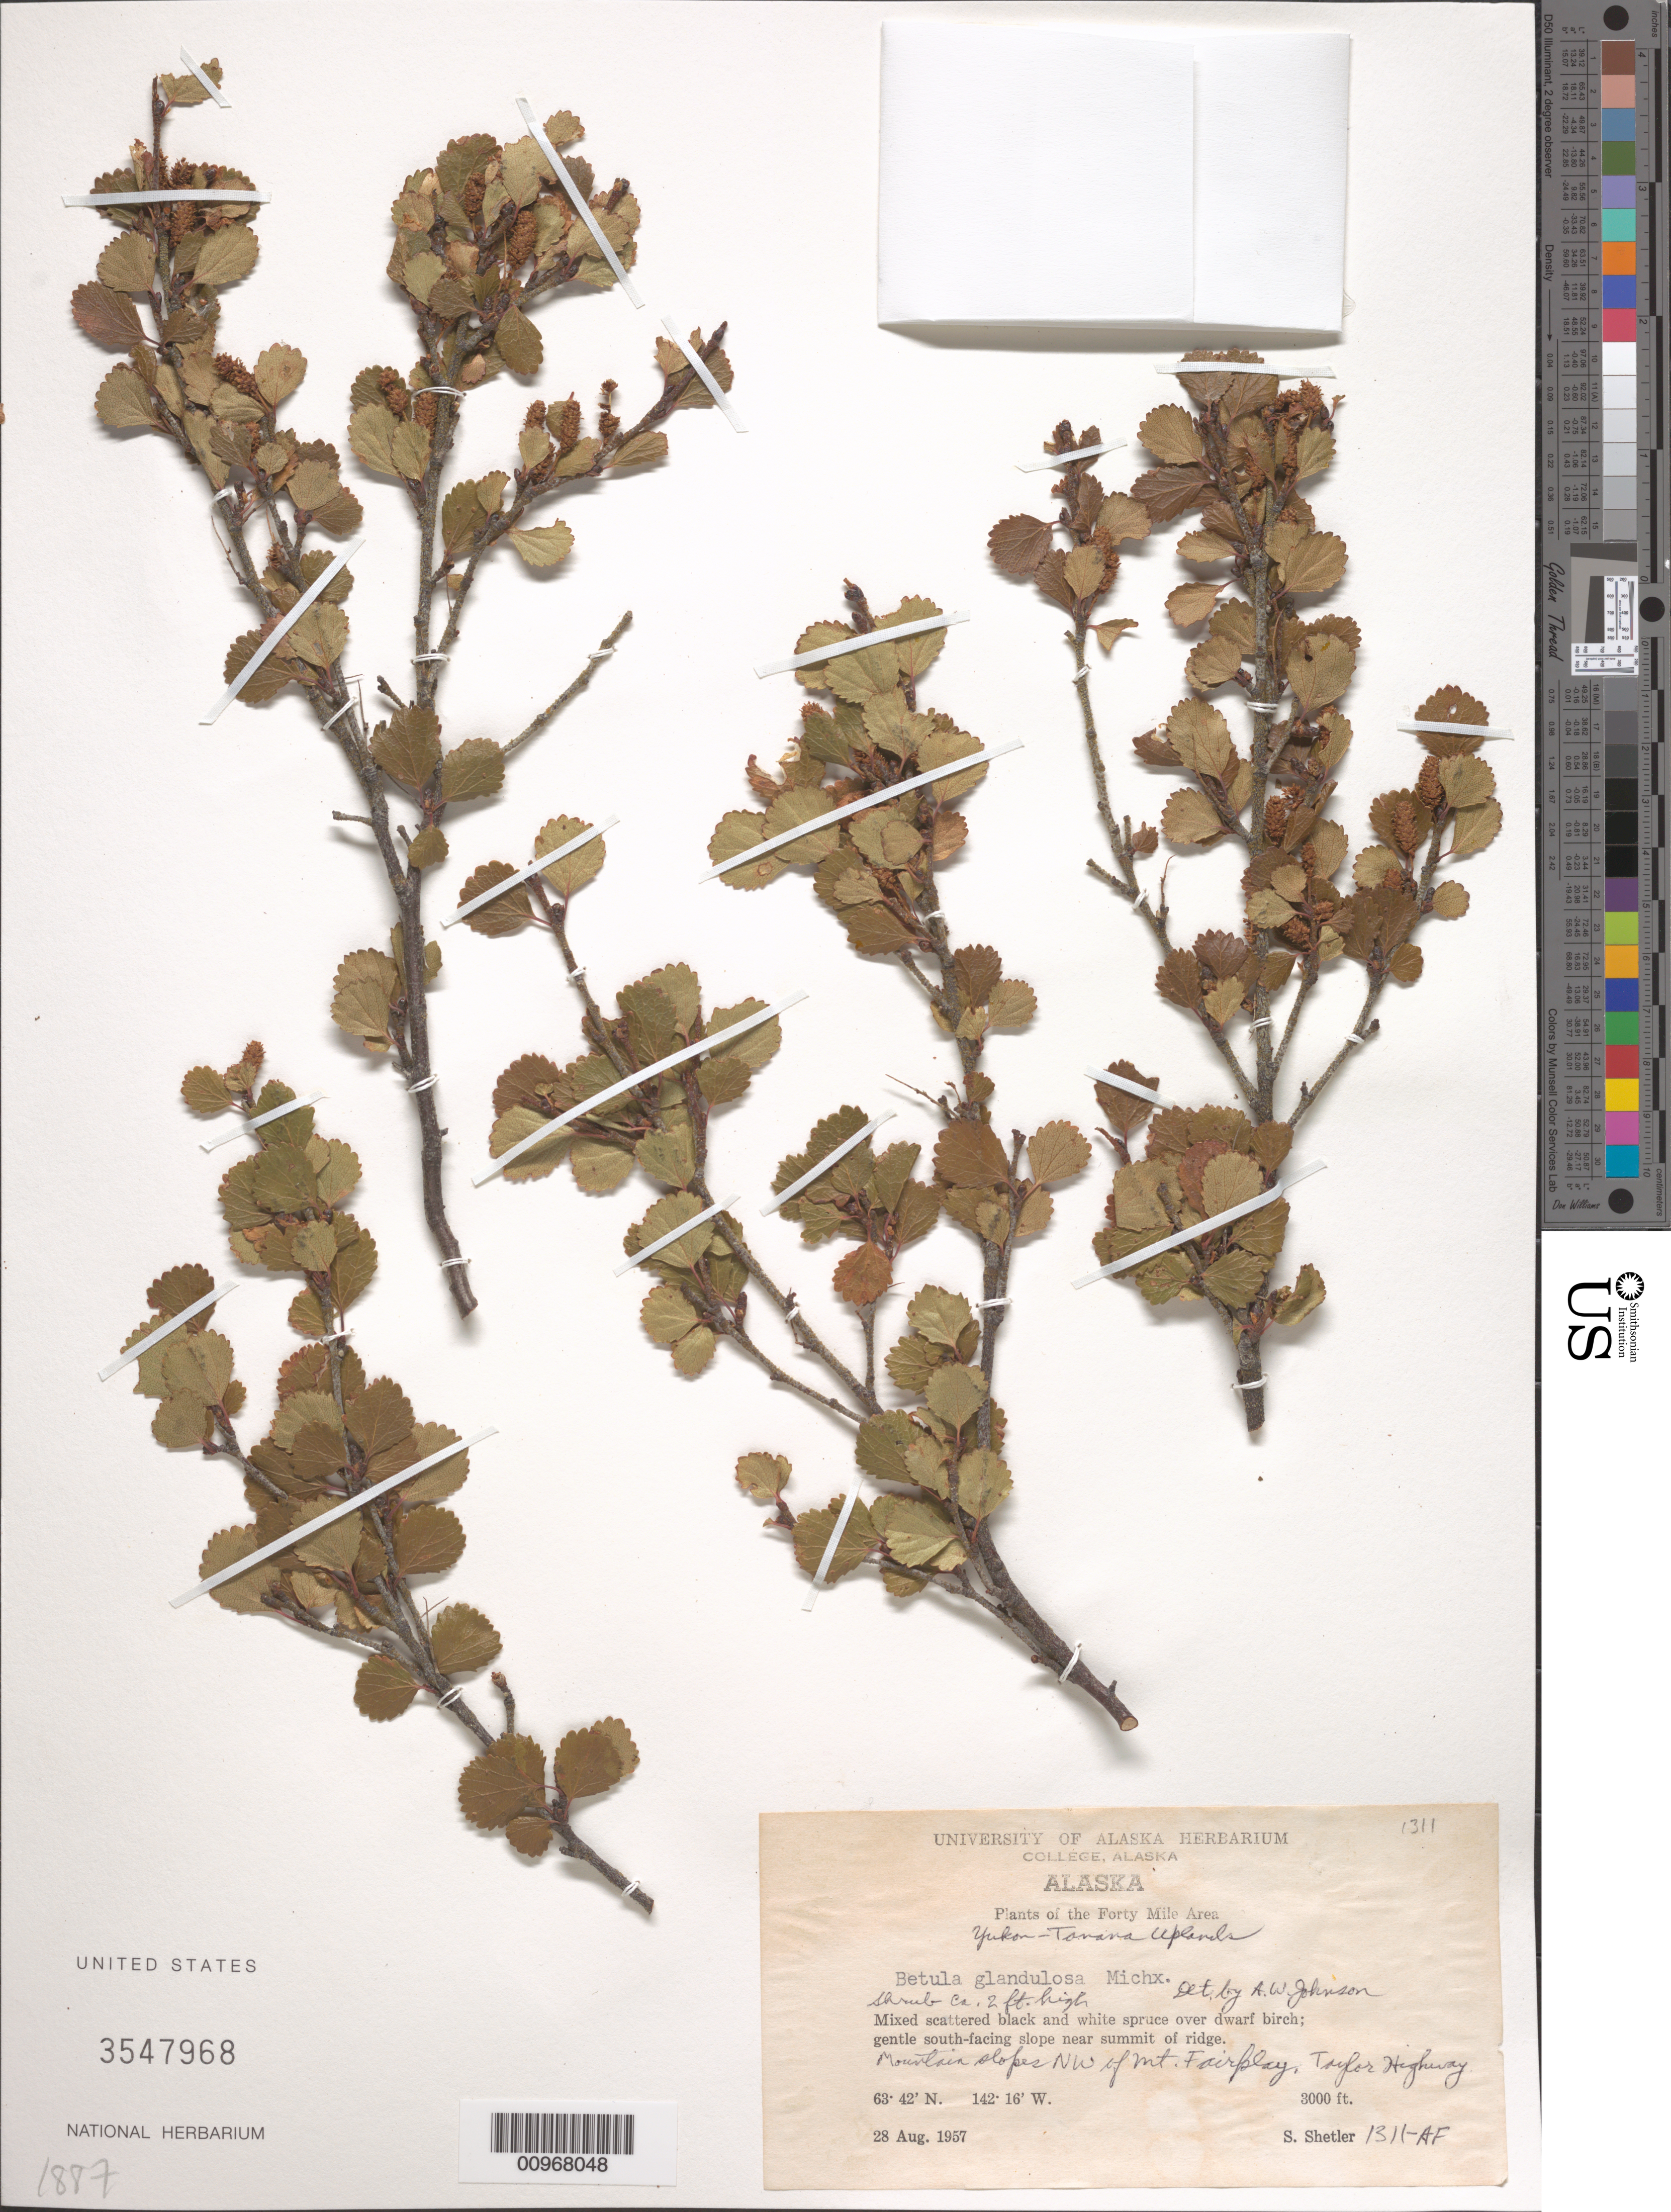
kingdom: Plantae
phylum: Tracheophyta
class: Magnoliopsida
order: Fagales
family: Betulaceae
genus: Betula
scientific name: Betula glandulosa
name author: Michx.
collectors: S. Shetler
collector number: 1311-AF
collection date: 1957-08-28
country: United States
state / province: Alaska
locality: Yukon - Tanana Uplands. The Forty Mile Area. Gentle south-facing slope near summit of ridge. Mountain slopes NW of Mt. Fairplay, Taylor Highway.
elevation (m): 914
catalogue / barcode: US 3547968